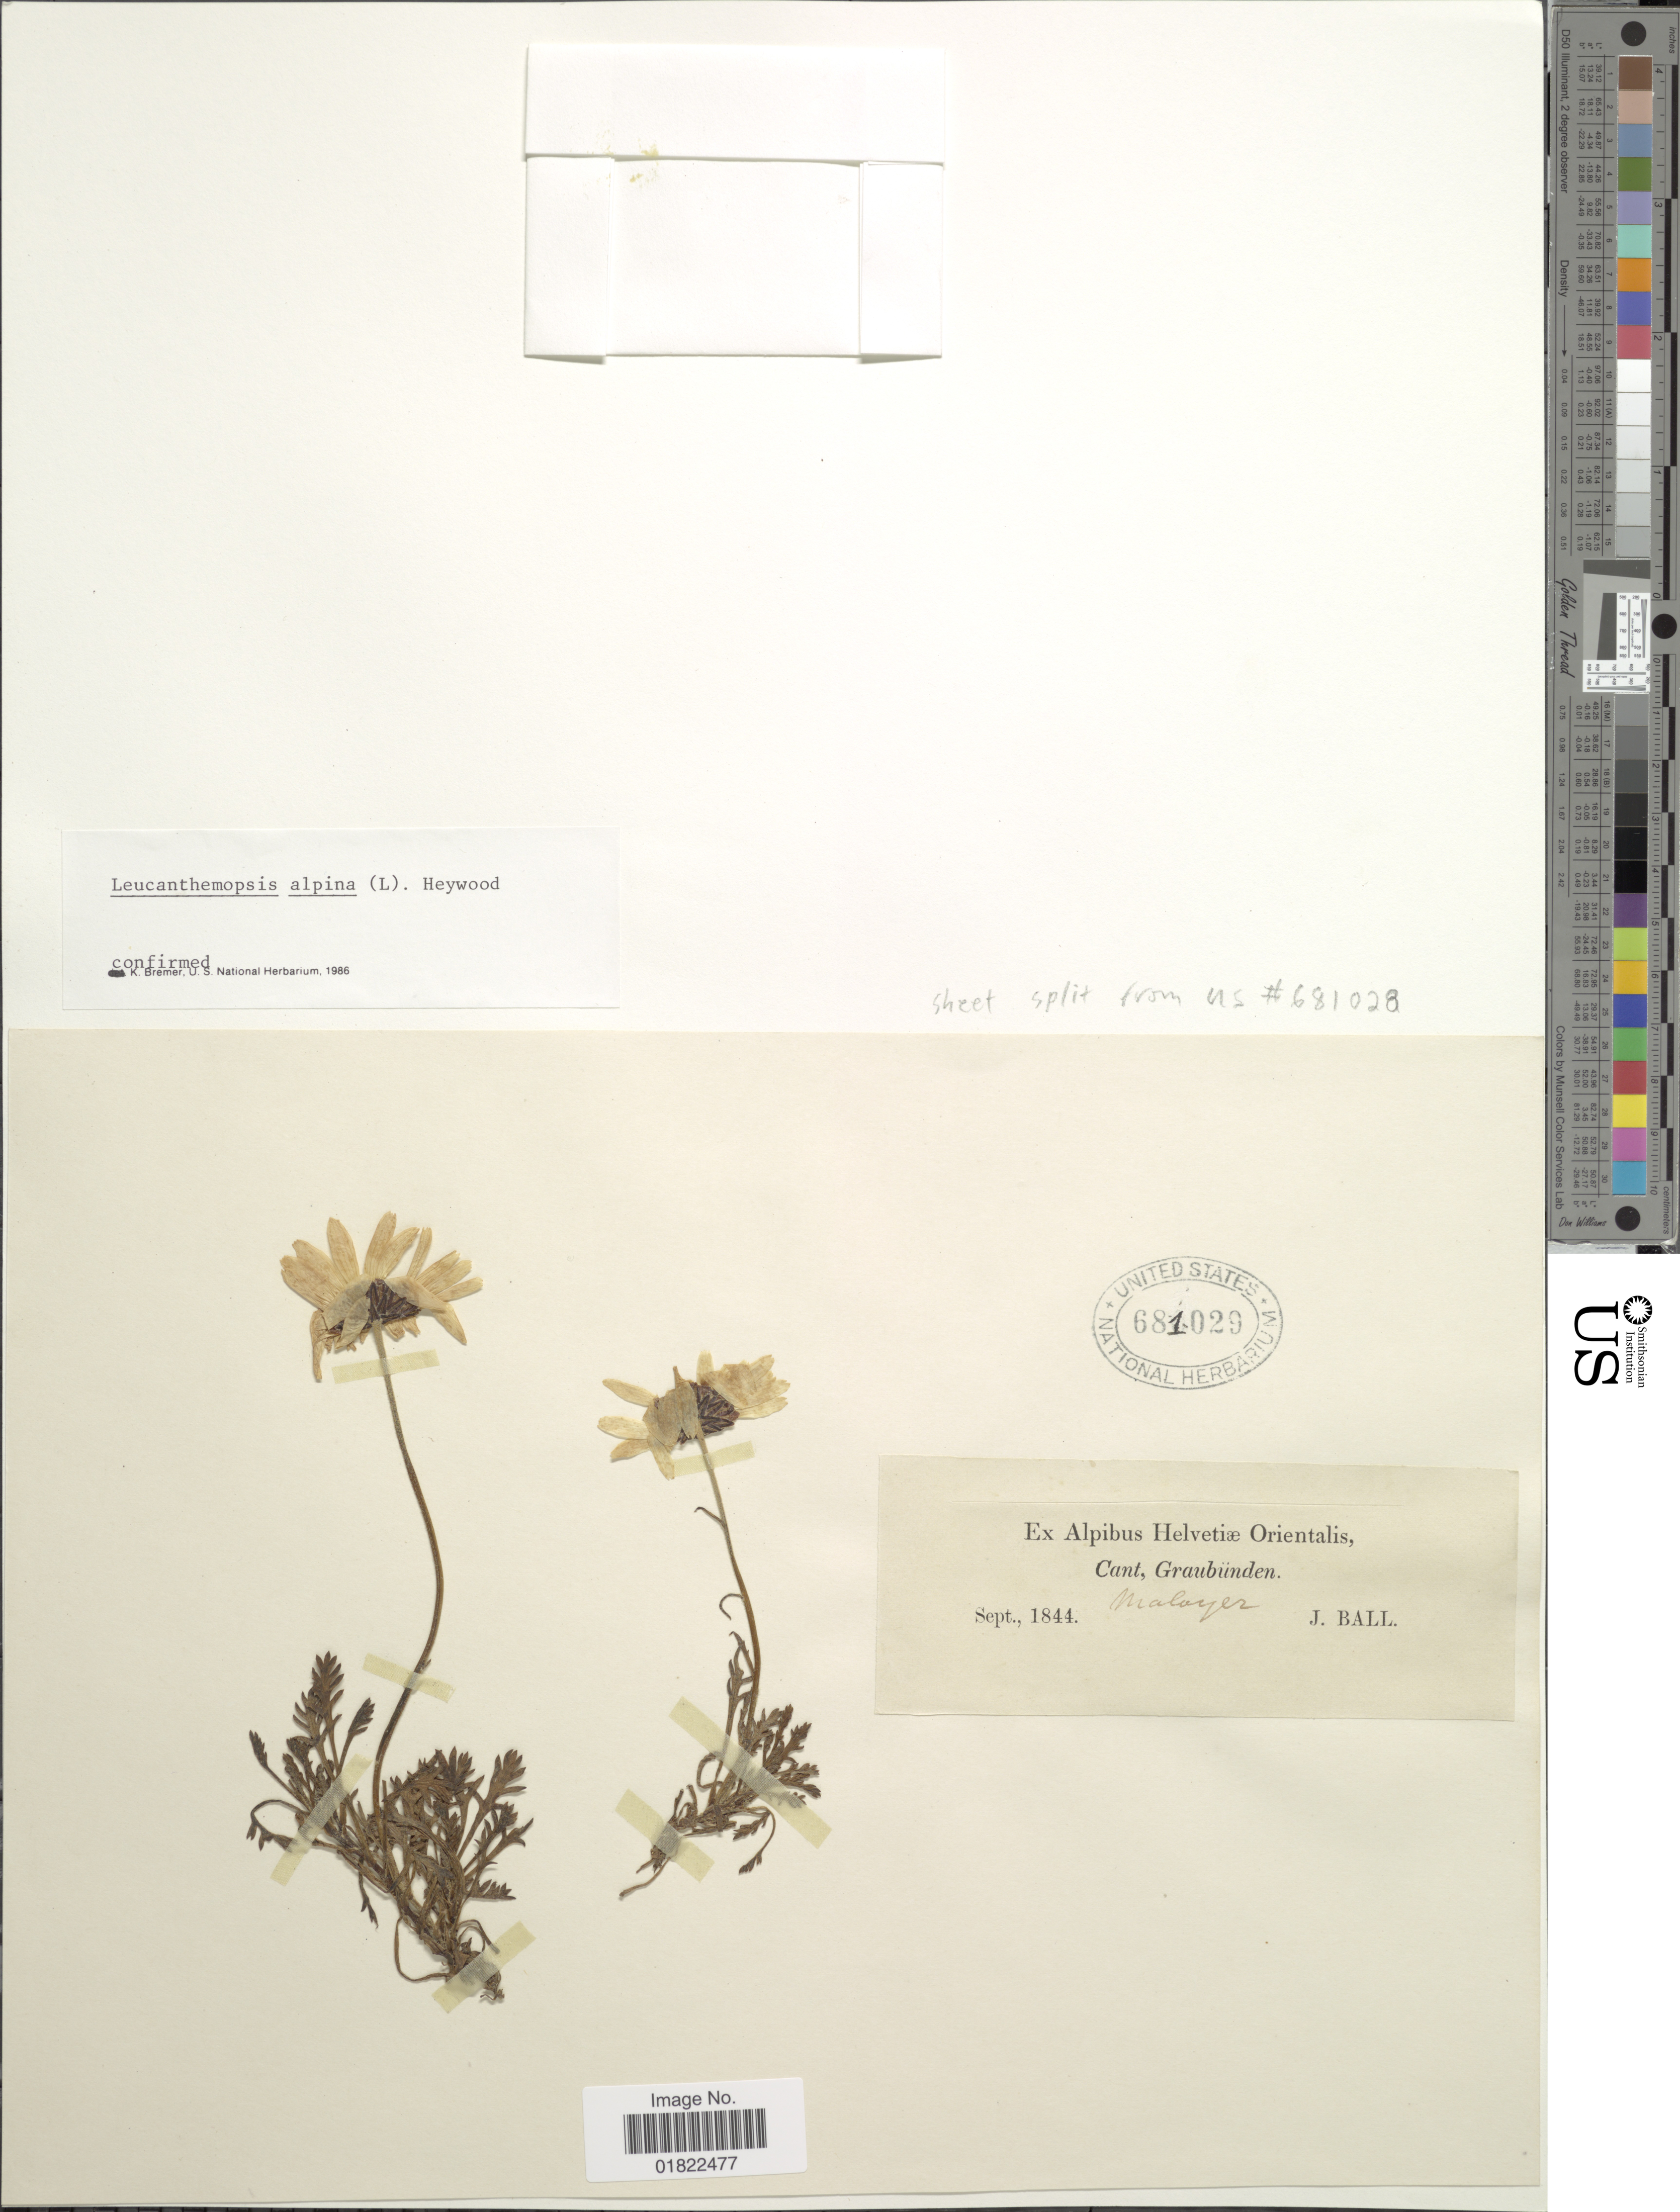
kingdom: Plantae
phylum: Tracheophyta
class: Magnoliopsida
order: Asterales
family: Asteraceae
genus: Leucanthemopsis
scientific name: Leucanthemopsis alpina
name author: (L.) Heywood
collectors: J. Ball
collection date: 1844-09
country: Switzerland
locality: Helvetiæ Orientalis, Cant, Graubünden, Maloyer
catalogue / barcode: US 681029